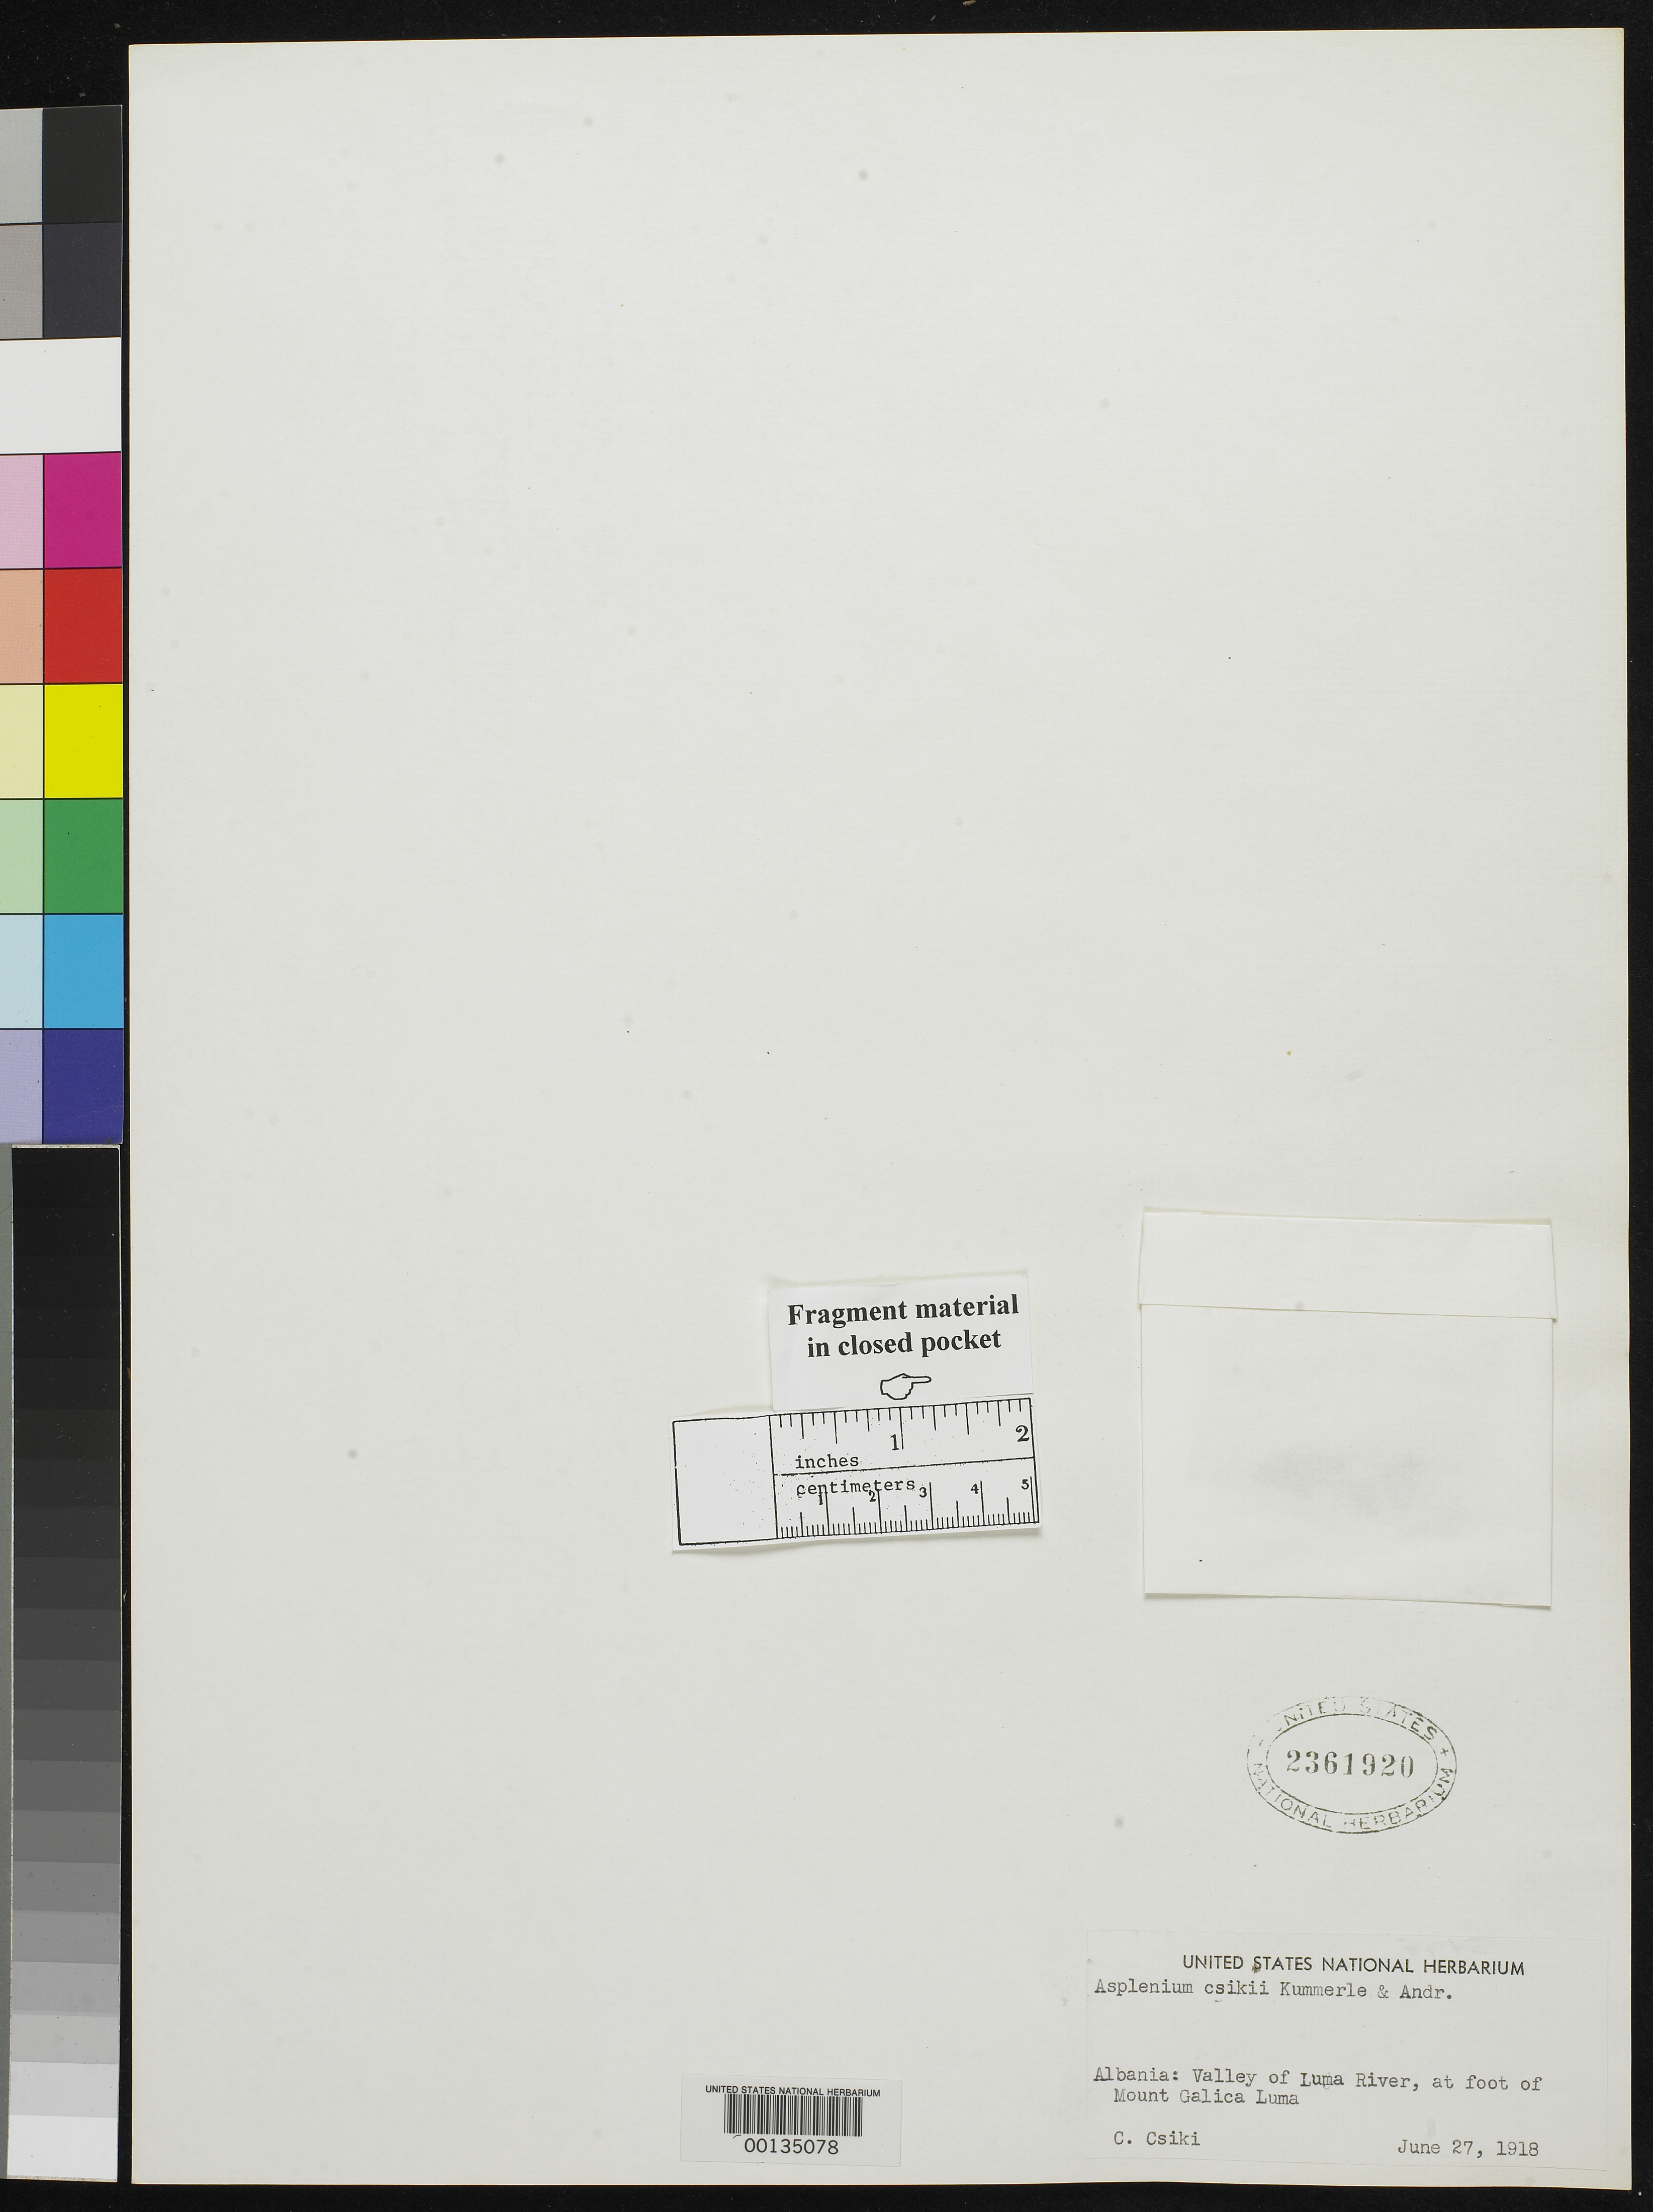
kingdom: Plantae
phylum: Tracheophyta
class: Polypodiopsida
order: Polypodiales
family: Aspleniaceae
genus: Asplenium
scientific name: Asplenium csikii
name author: Kuemmerle & Andrasovszky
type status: Type Fragment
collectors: C. Csiki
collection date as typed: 27 Jun 1918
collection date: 1918-06-27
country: Albania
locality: Valley of Luma River at the foot of Mt. Galica Luma.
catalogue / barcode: US 2361920